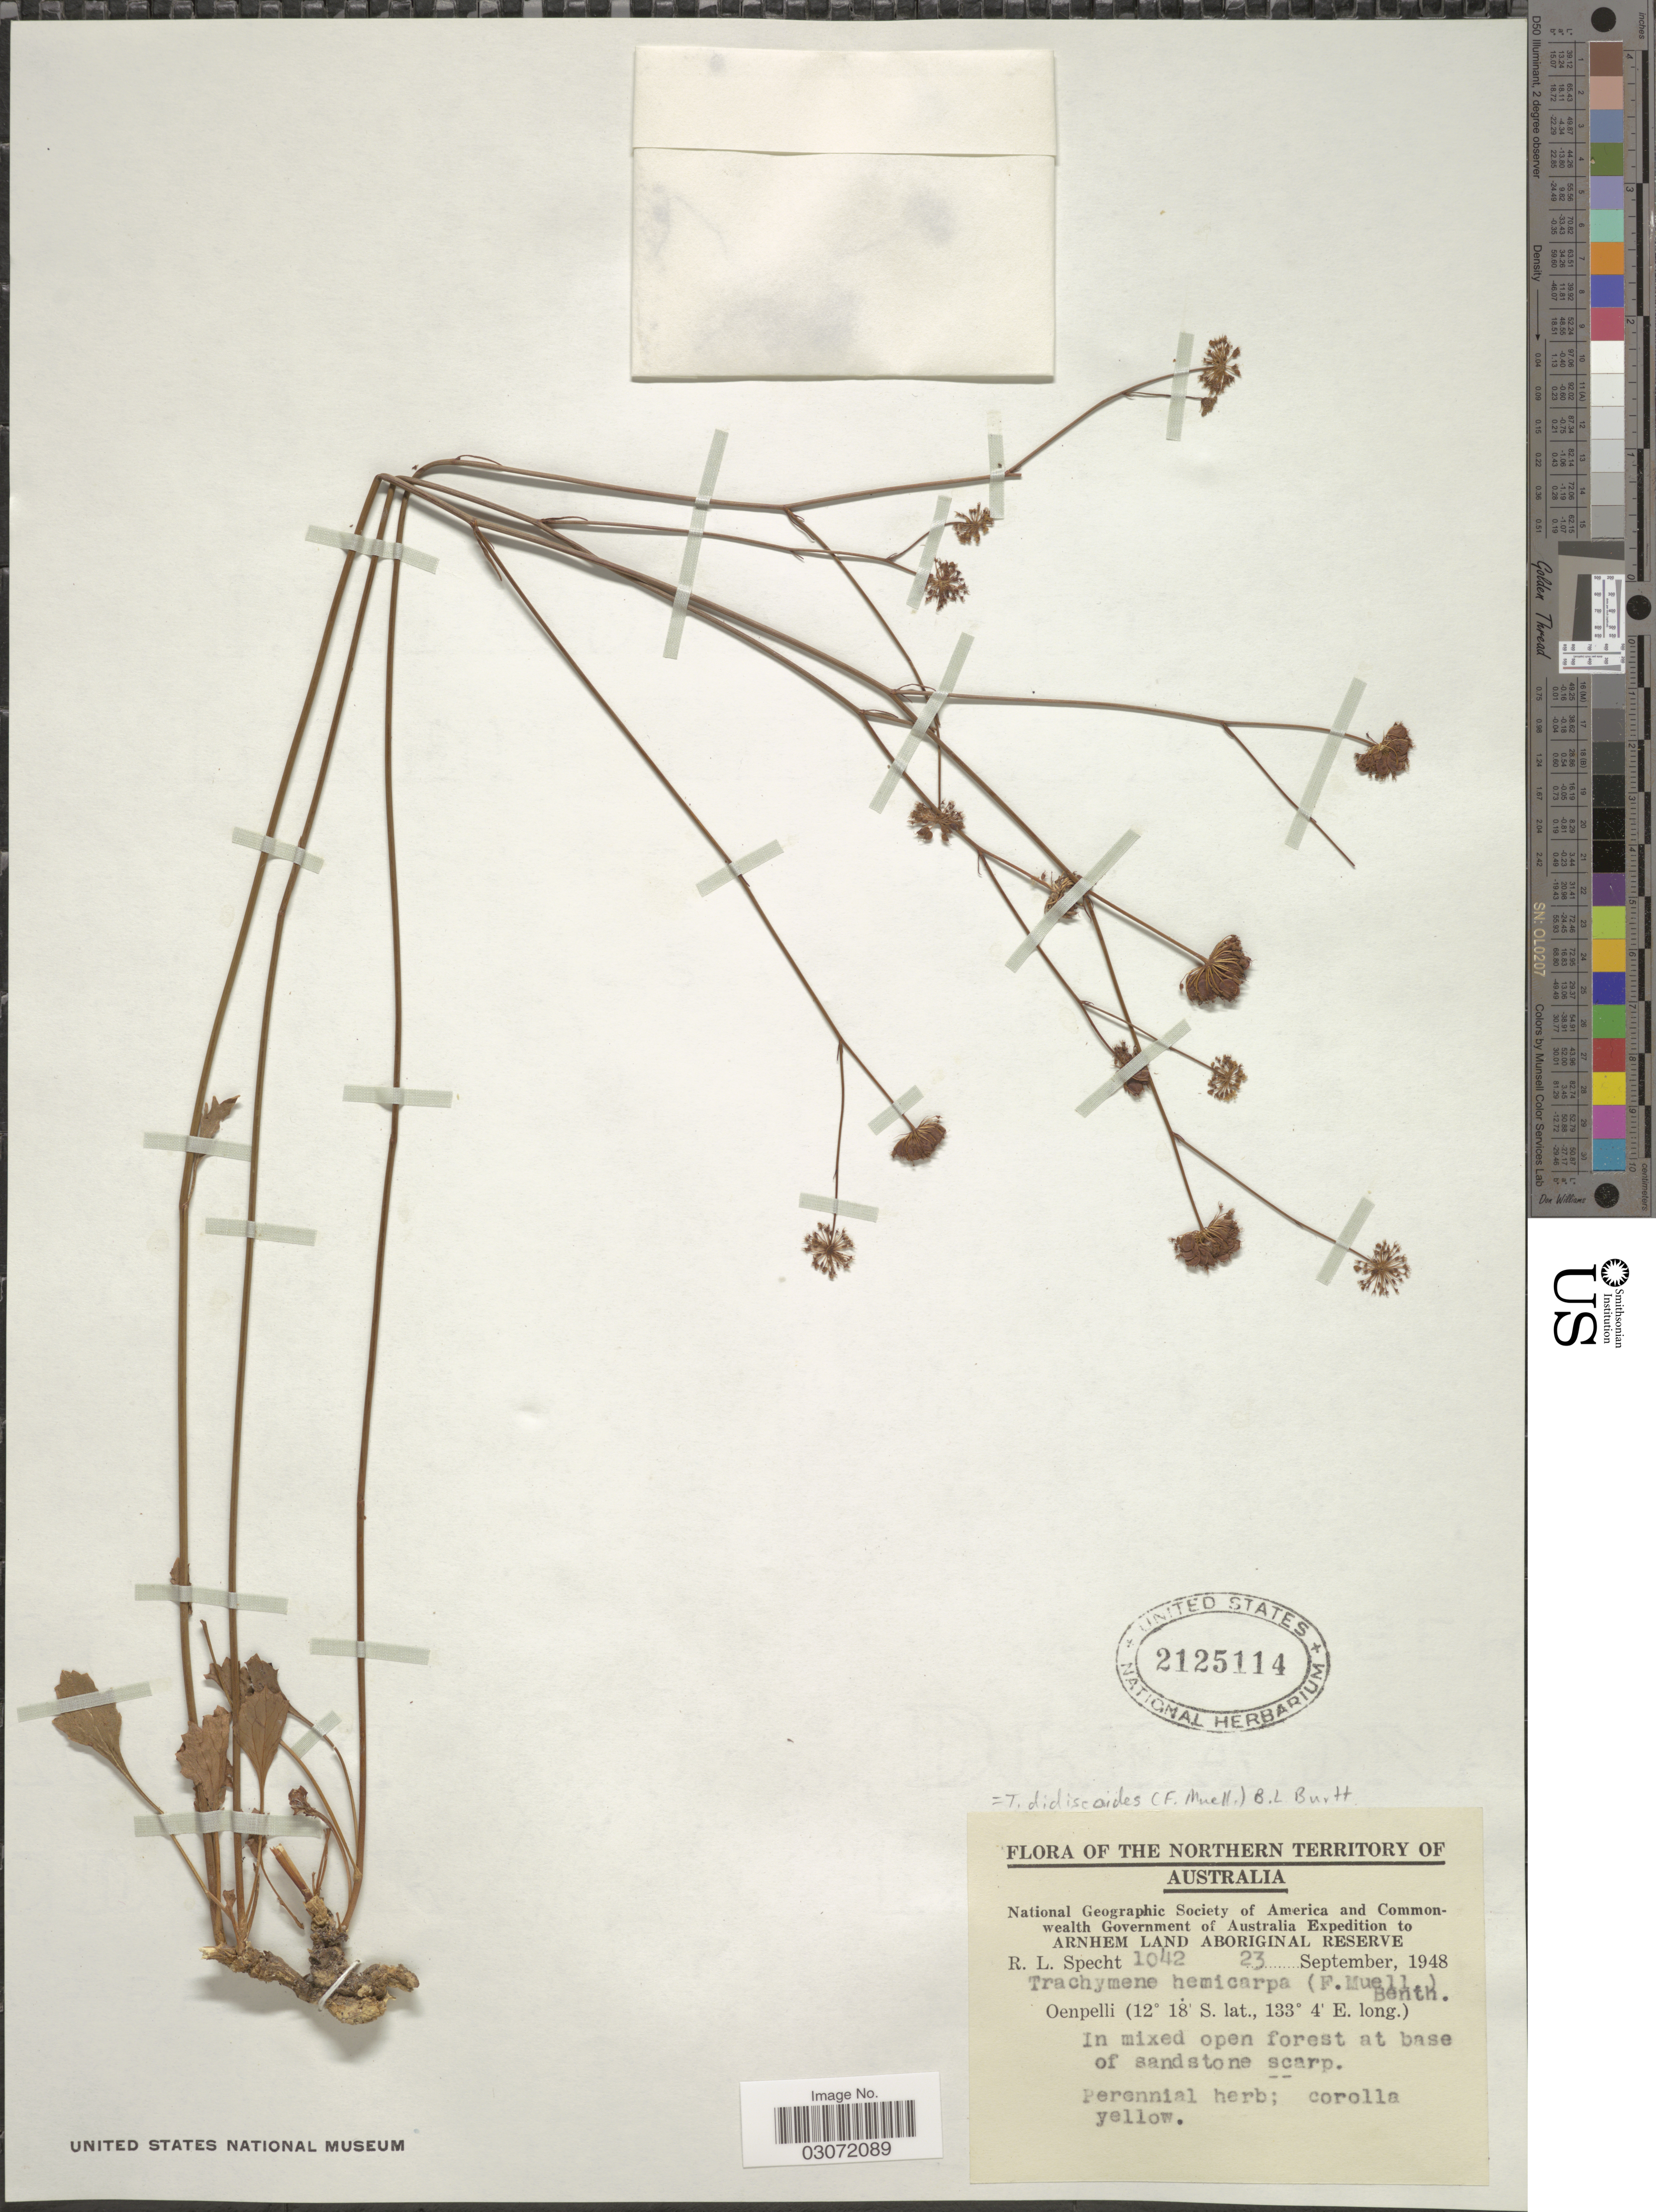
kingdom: Plantae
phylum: Tracheophyta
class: Magnoliopsida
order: Apiales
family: Araliaceae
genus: Trachymene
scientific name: Trachymene didiscoides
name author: (F. Muell.) B.L. Burtt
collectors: R. L. Specht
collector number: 1042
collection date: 1948-09-23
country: Australia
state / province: Northern Territory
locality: Arnhem Land Aboriginal Reserve. Oenpelli.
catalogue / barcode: US 2125114